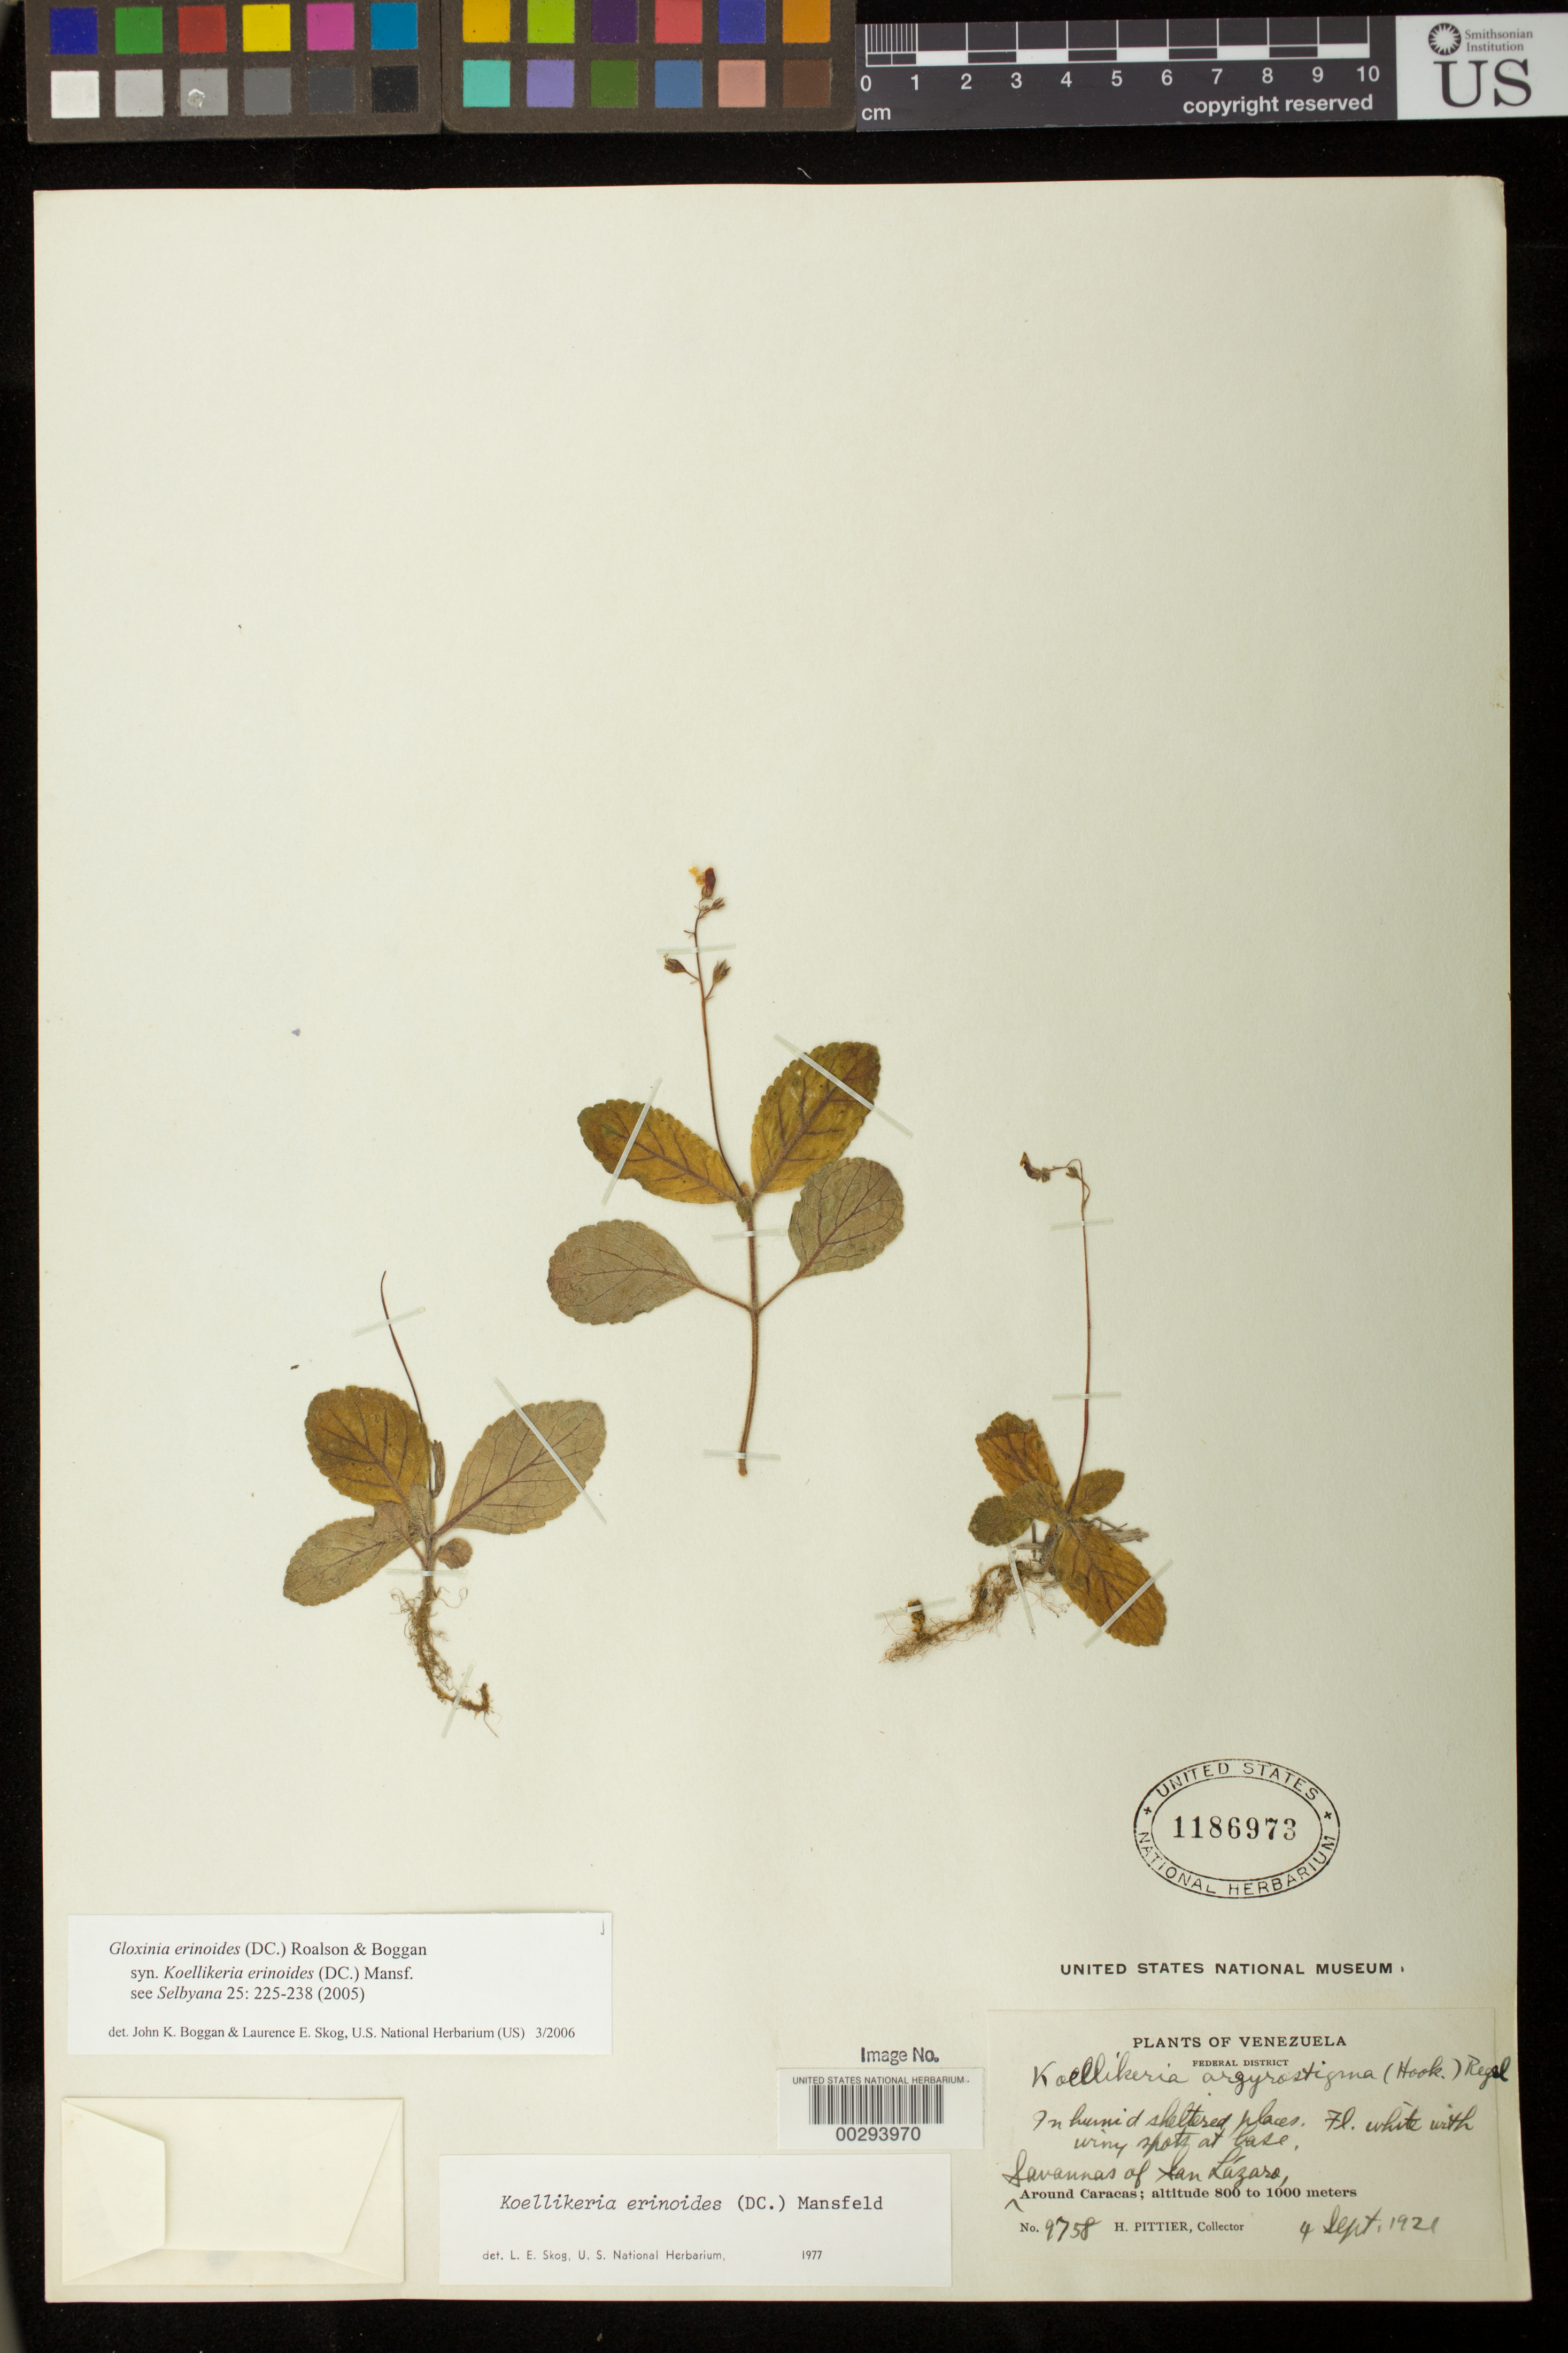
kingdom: Plantae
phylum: Tracheophyta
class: Magnoliopsida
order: Lamiales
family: Gesneriaceae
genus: Gloxinia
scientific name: Gloxinia erinoides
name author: (DC.) Roalson & Boggan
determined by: Boggan, J. K.; Skog, L. E.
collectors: H. F. Pittier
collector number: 9758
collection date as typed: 04 Sep 1921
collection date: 1921-09-04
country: Venezuela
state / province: Distrito Federal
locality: San lazaro around Caracas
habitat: Savannas, in humid sheltered places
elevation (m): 800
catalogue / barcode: US 1186973